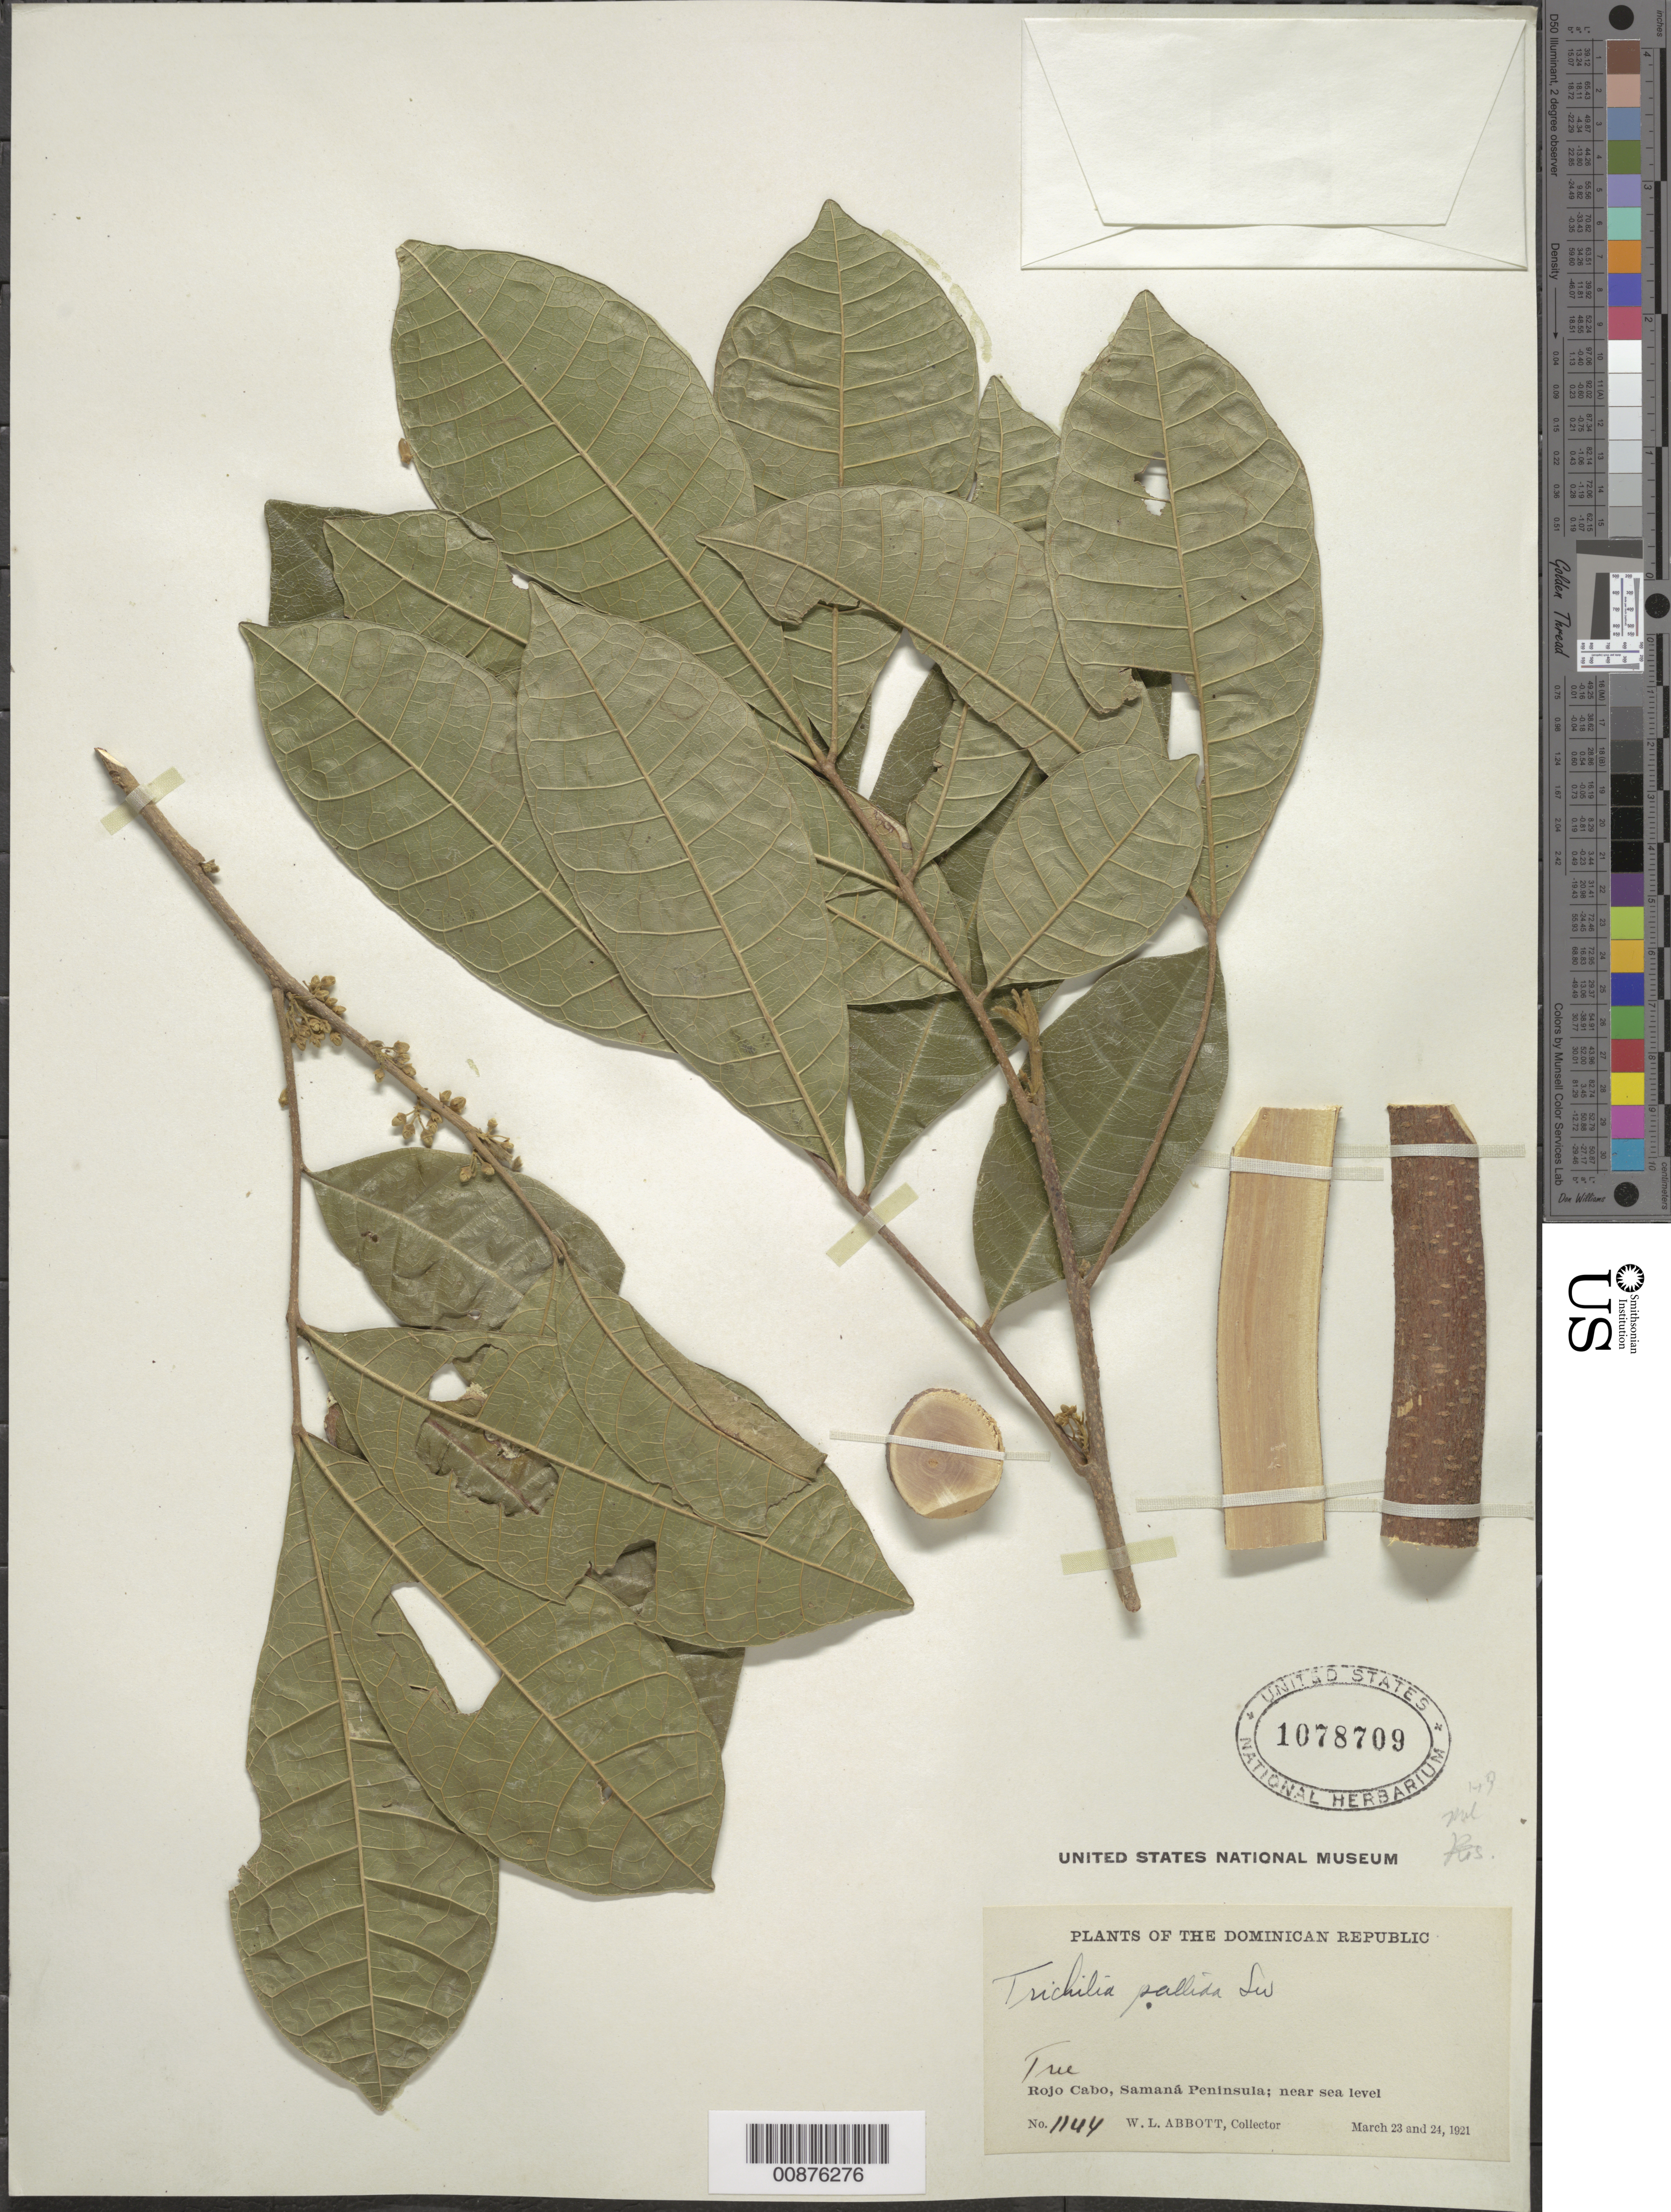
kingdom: Plantae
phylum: Tracheophyta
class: Magnoliopsida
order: Sapindales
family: Meliaceae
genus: Trichilia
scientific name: Trichilia pallida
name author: Sw.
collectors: W. L. Abbott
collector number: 1144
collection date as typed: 23 Mar 1921 and 24 Mar 1921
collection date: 1921-03-23,1921-03-24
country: Dominican Republic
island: Hispaniola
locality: Samaná Peninsula, Rojo Cabo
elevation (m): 0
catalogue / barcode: US 1078709